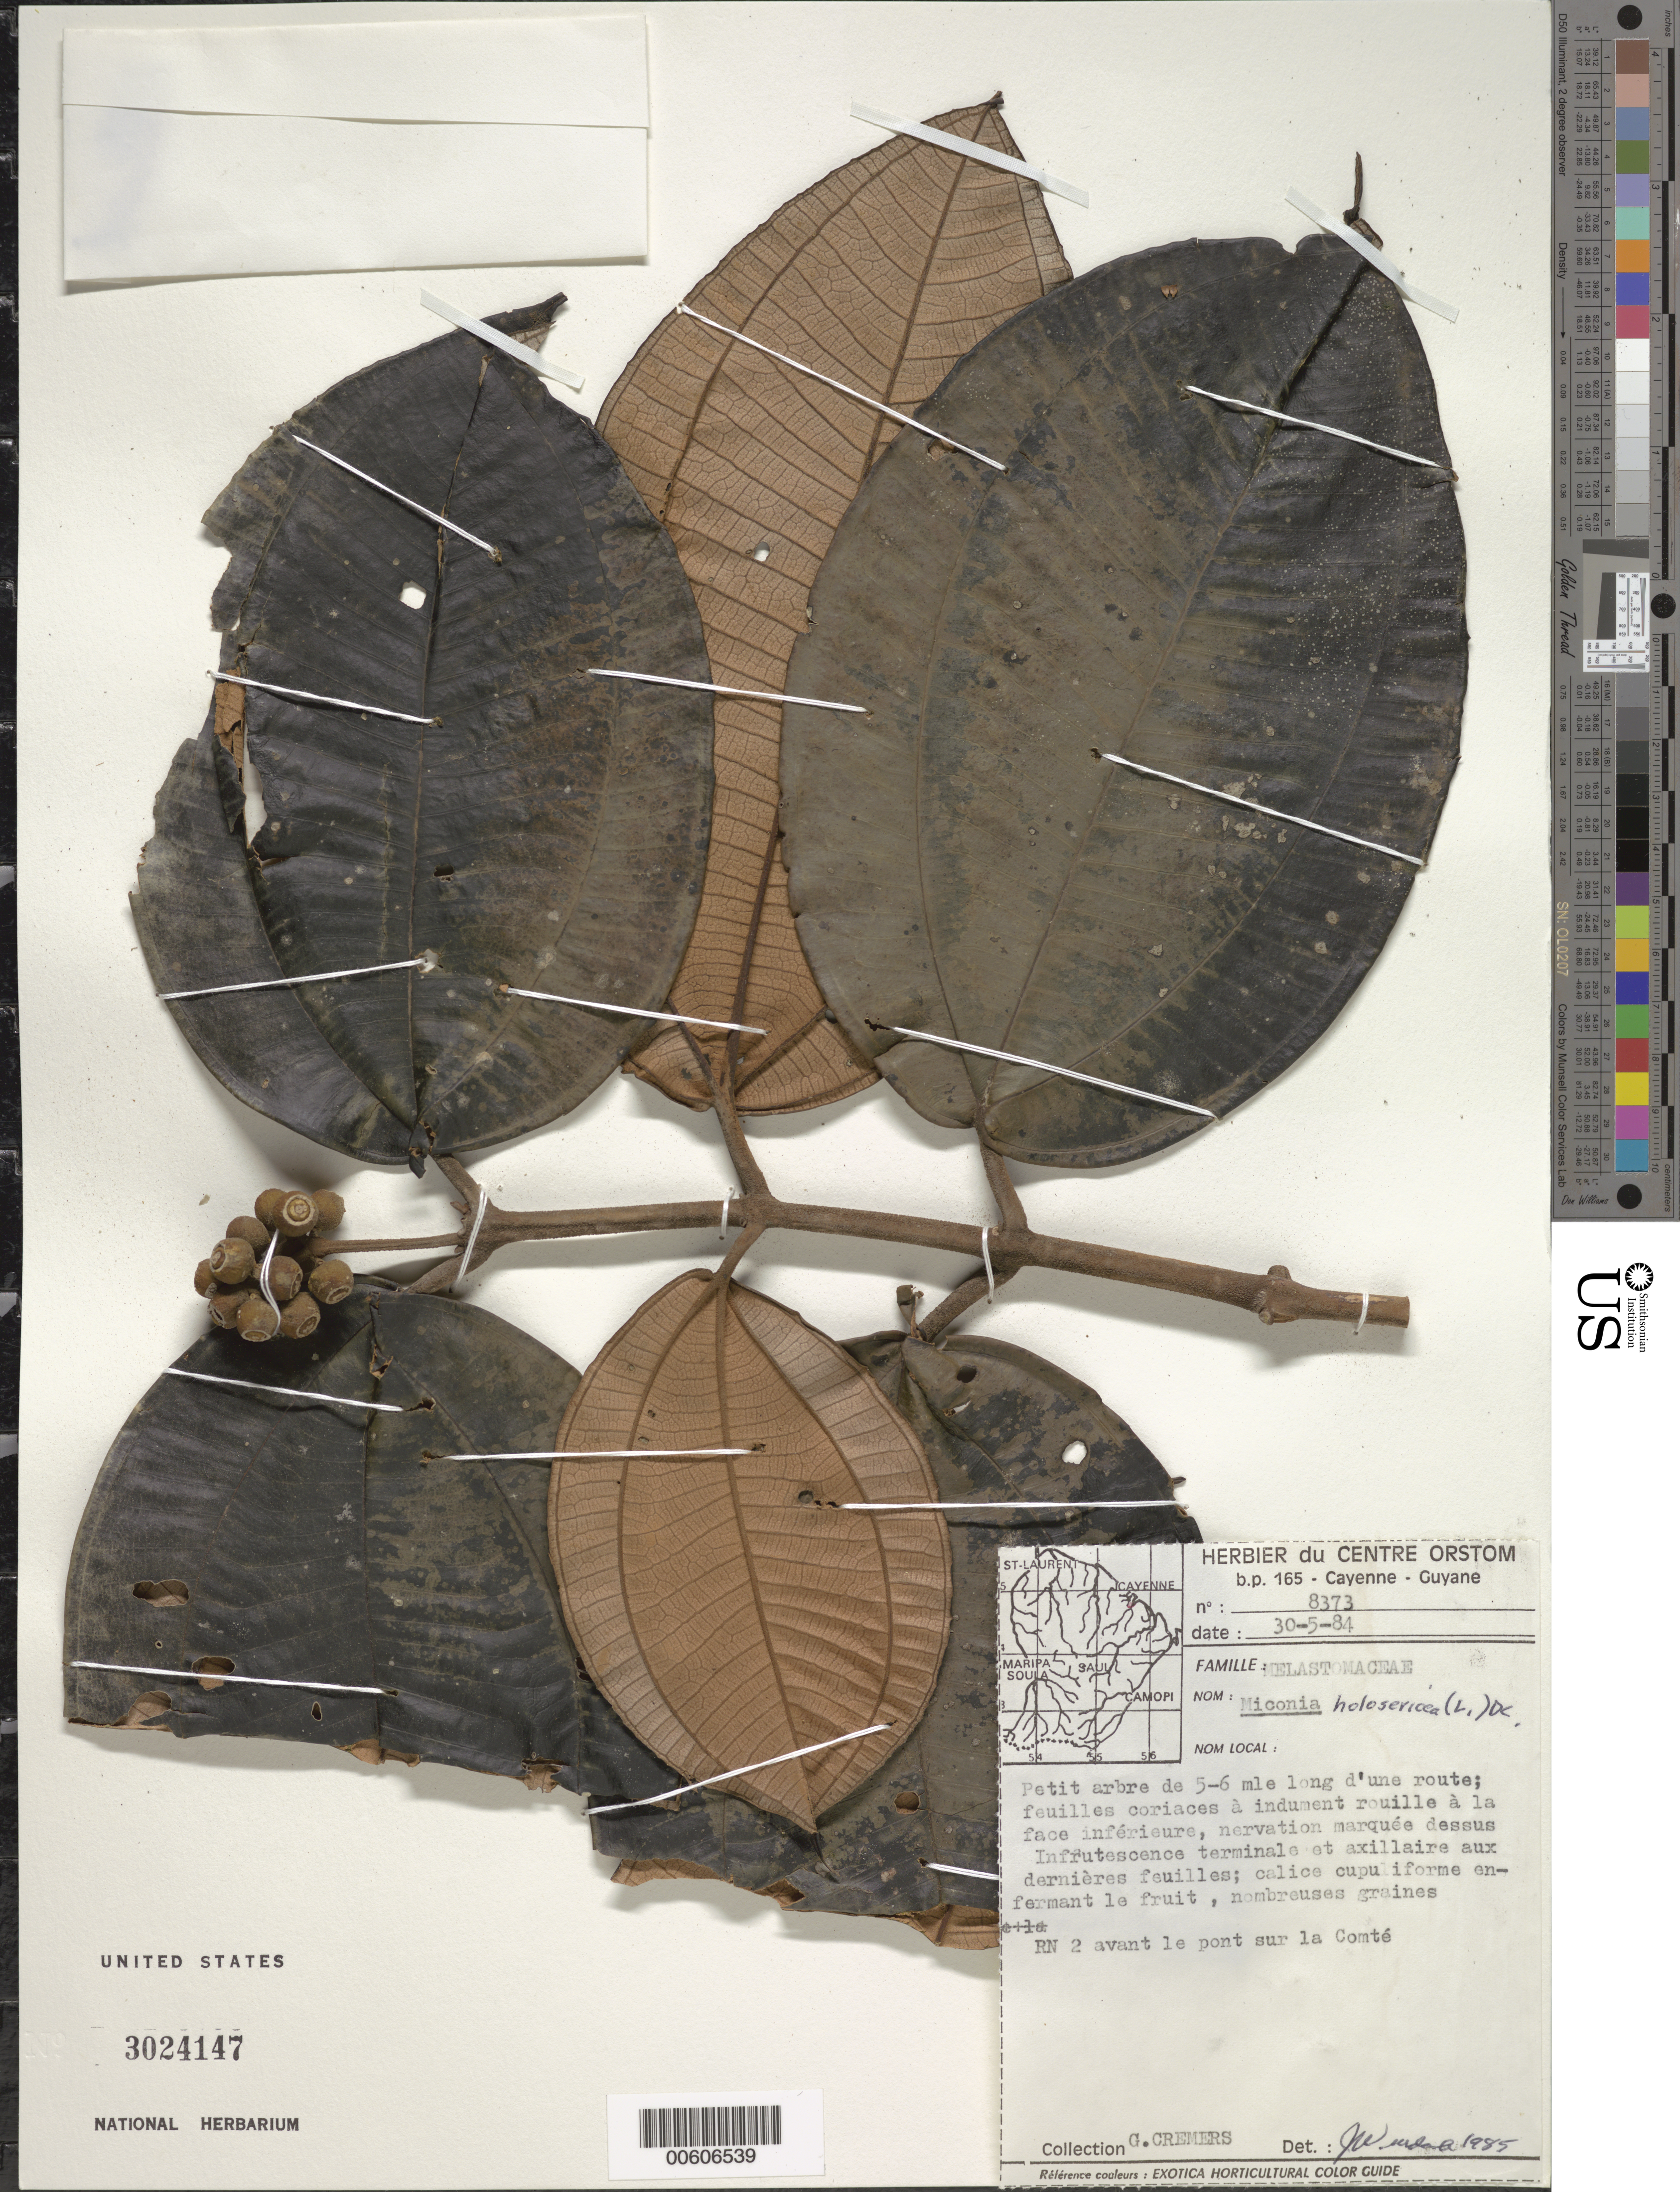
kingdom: Plantae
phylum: Tracheophyta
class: Magnoliopsida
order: Myrtales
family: Melastomataceae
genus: Miconia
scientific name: Miconia holosericea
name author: (L.) DC.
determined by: Wurdack, John J., (US), US (UNITED STATES)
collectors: G. Cremers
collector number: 8373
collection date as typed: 30-May-84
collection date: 1984-05-30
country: French Guiana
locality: RN 2 avant le pont sur la Comté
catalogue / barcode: US 3024147